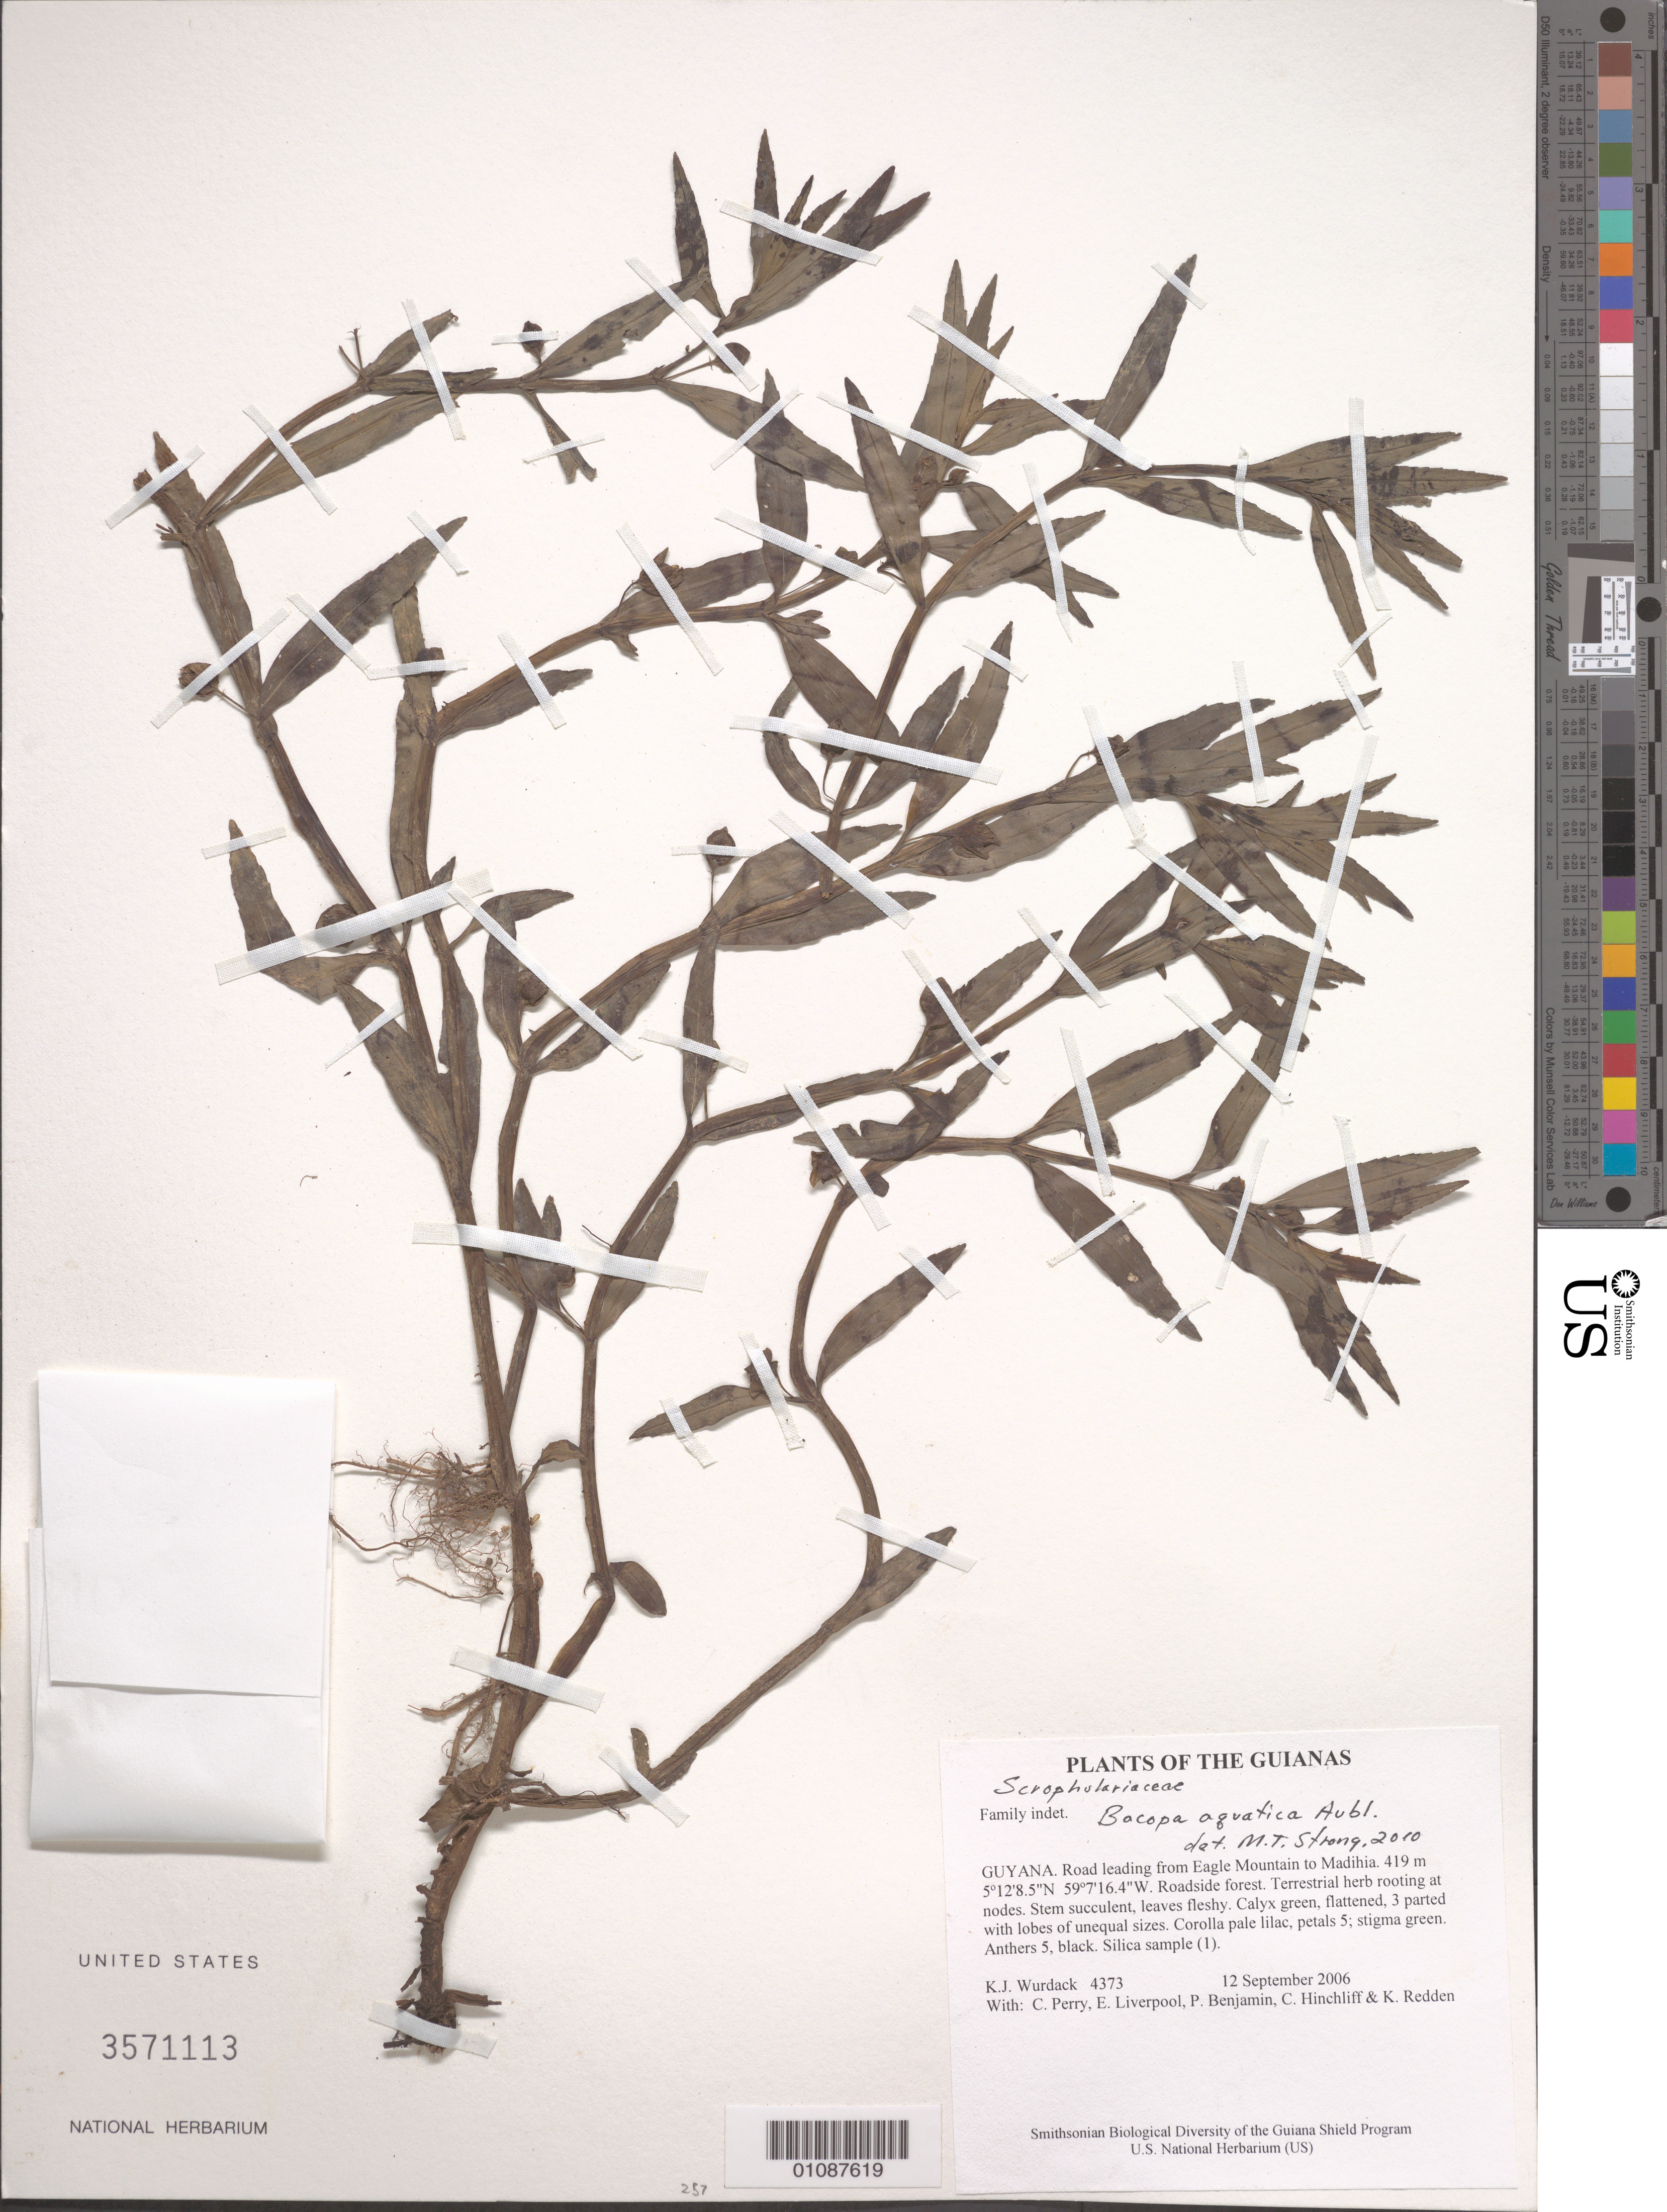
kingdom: Plantae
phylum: Tracheophyta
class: Magnoliopsida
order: Lamiales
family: Plantaginaceae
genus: Bacopa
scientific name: Bacopa aquatica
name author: Aubl.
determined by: Strong, M. T., (US), Smithsonian Institution - National Museum of Natural History (UNITED STATES)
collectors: K. Wurdack, C. Perry, E. Liverpool, P. Benjamin, C. E. Hinchliff & K. M. Redden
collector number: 4373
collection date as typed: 12 September 2006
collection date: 2006-09-12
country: Guyana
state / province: Potaro-Siparuni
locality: Road leading from Eagle Mountain to Madihia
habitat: Roadside forest.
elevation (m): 419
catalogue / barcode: US 3571113